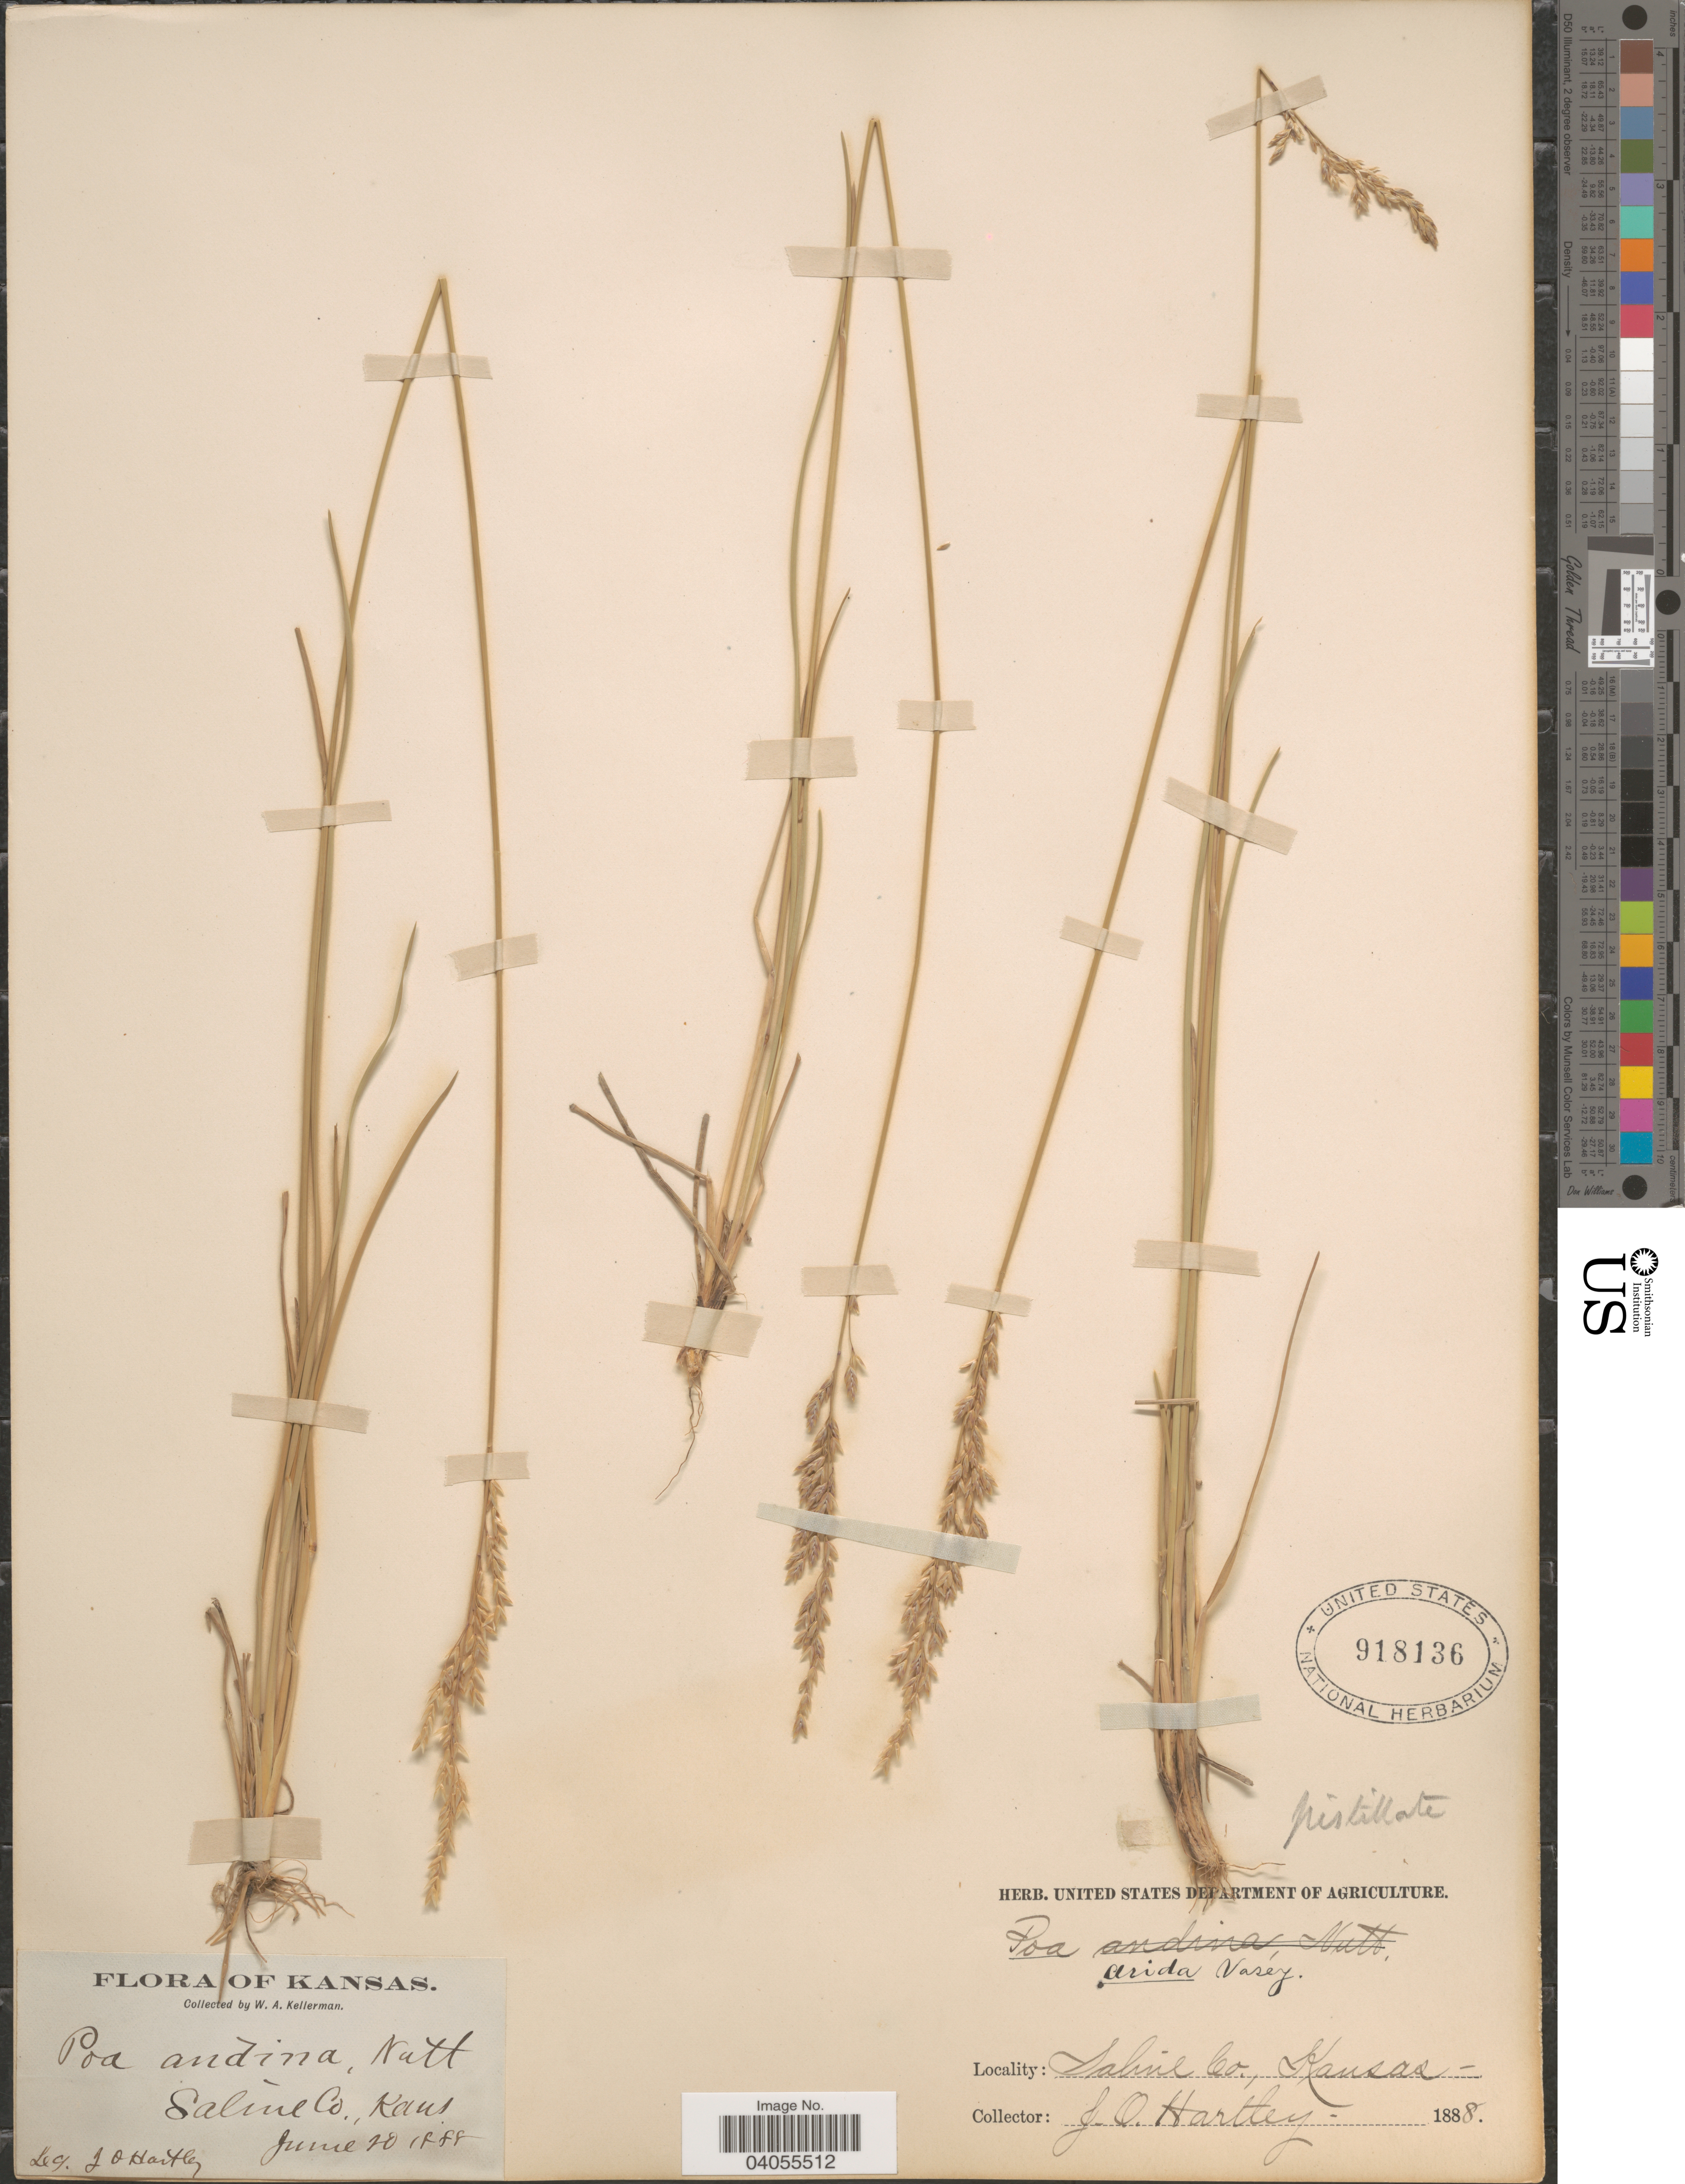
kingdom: Plantae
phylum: Tracheophyta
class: Liliopsida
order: Poales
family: Poaceae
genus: Poa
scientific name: Poa arida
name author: Vasey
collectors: J. Hartley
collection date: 1888-06-20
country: United States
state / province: Kansas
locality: Saline Co.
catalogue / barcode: US 918136